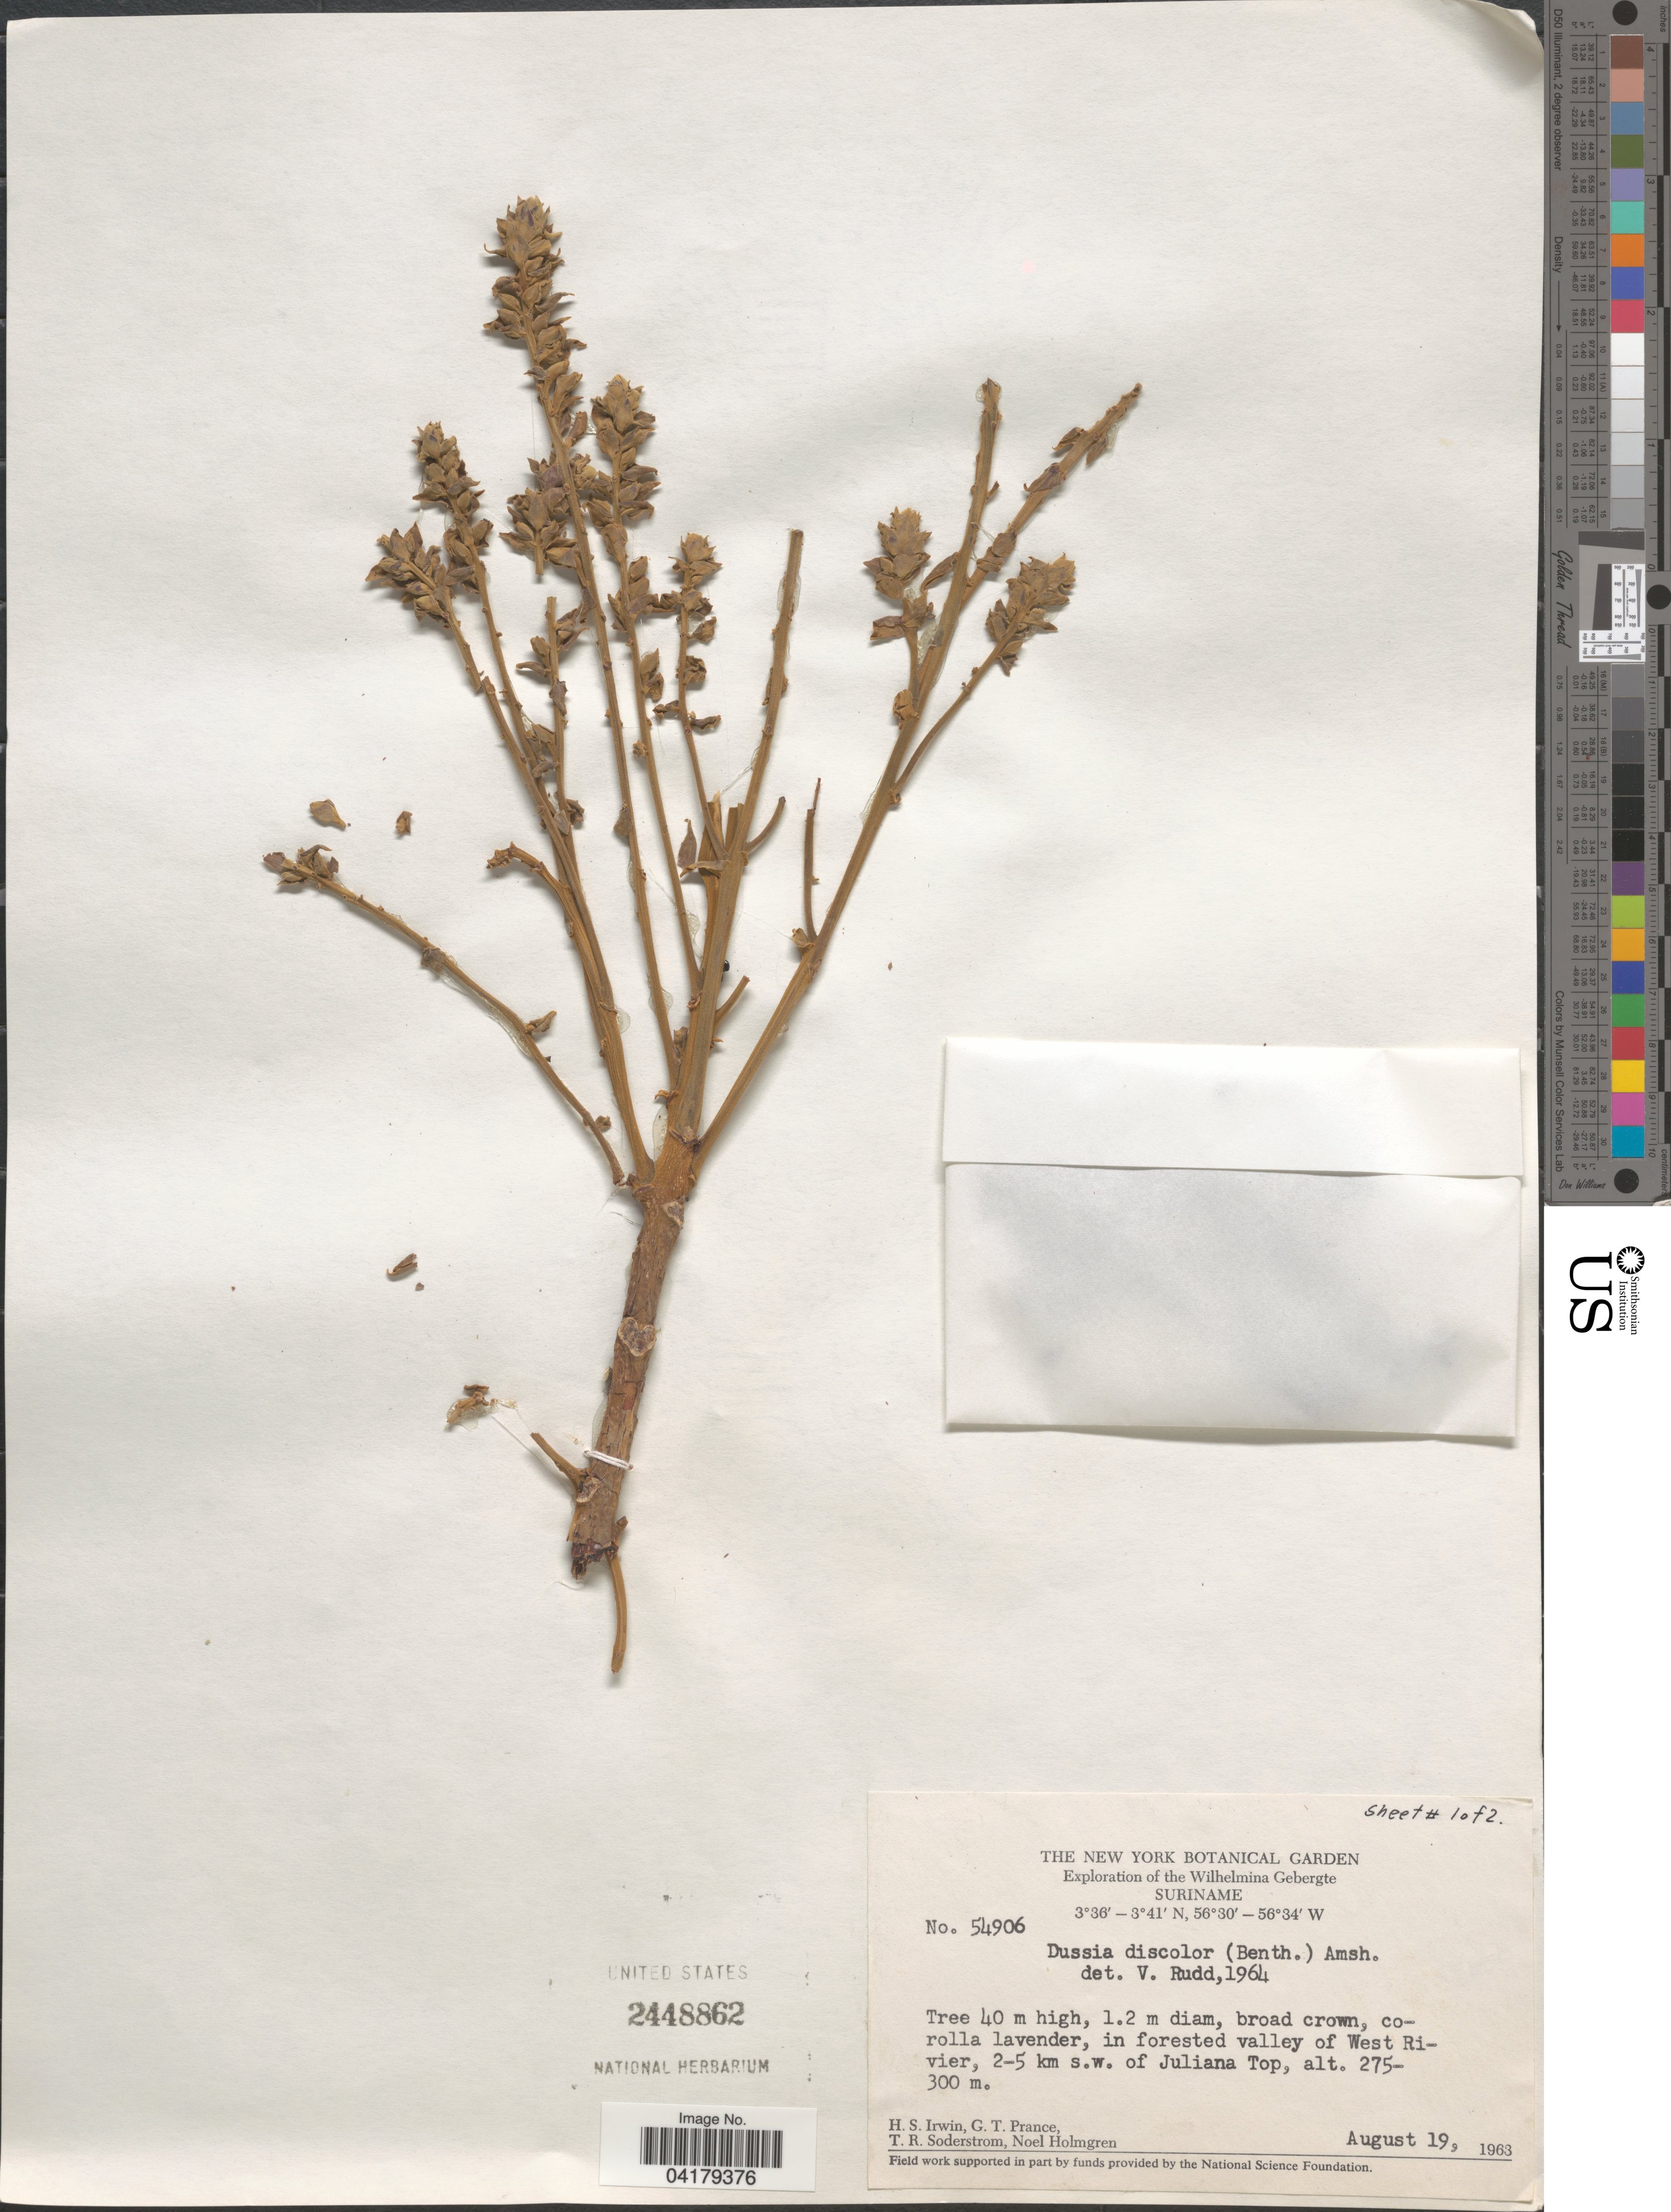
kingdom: Plantae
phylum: Tracheophyta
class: Magnoliopsida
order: Fabales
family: Fabaceae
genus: Dussia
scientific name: Dussia discolor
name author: (Benth.) Amshoff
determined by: Rudd, V. E.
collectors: H. Irwin, G. T. Prance, T. R. Soderstrom & N. H. Holmgren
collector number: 54906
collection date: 1963-08-19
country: Suriname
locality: Exploration of the Wilhelmina Gebergte. In forested valley of West Rivier, 2-5 km s.w. of Juliana Top.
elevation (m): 275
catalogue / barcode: US 2448862